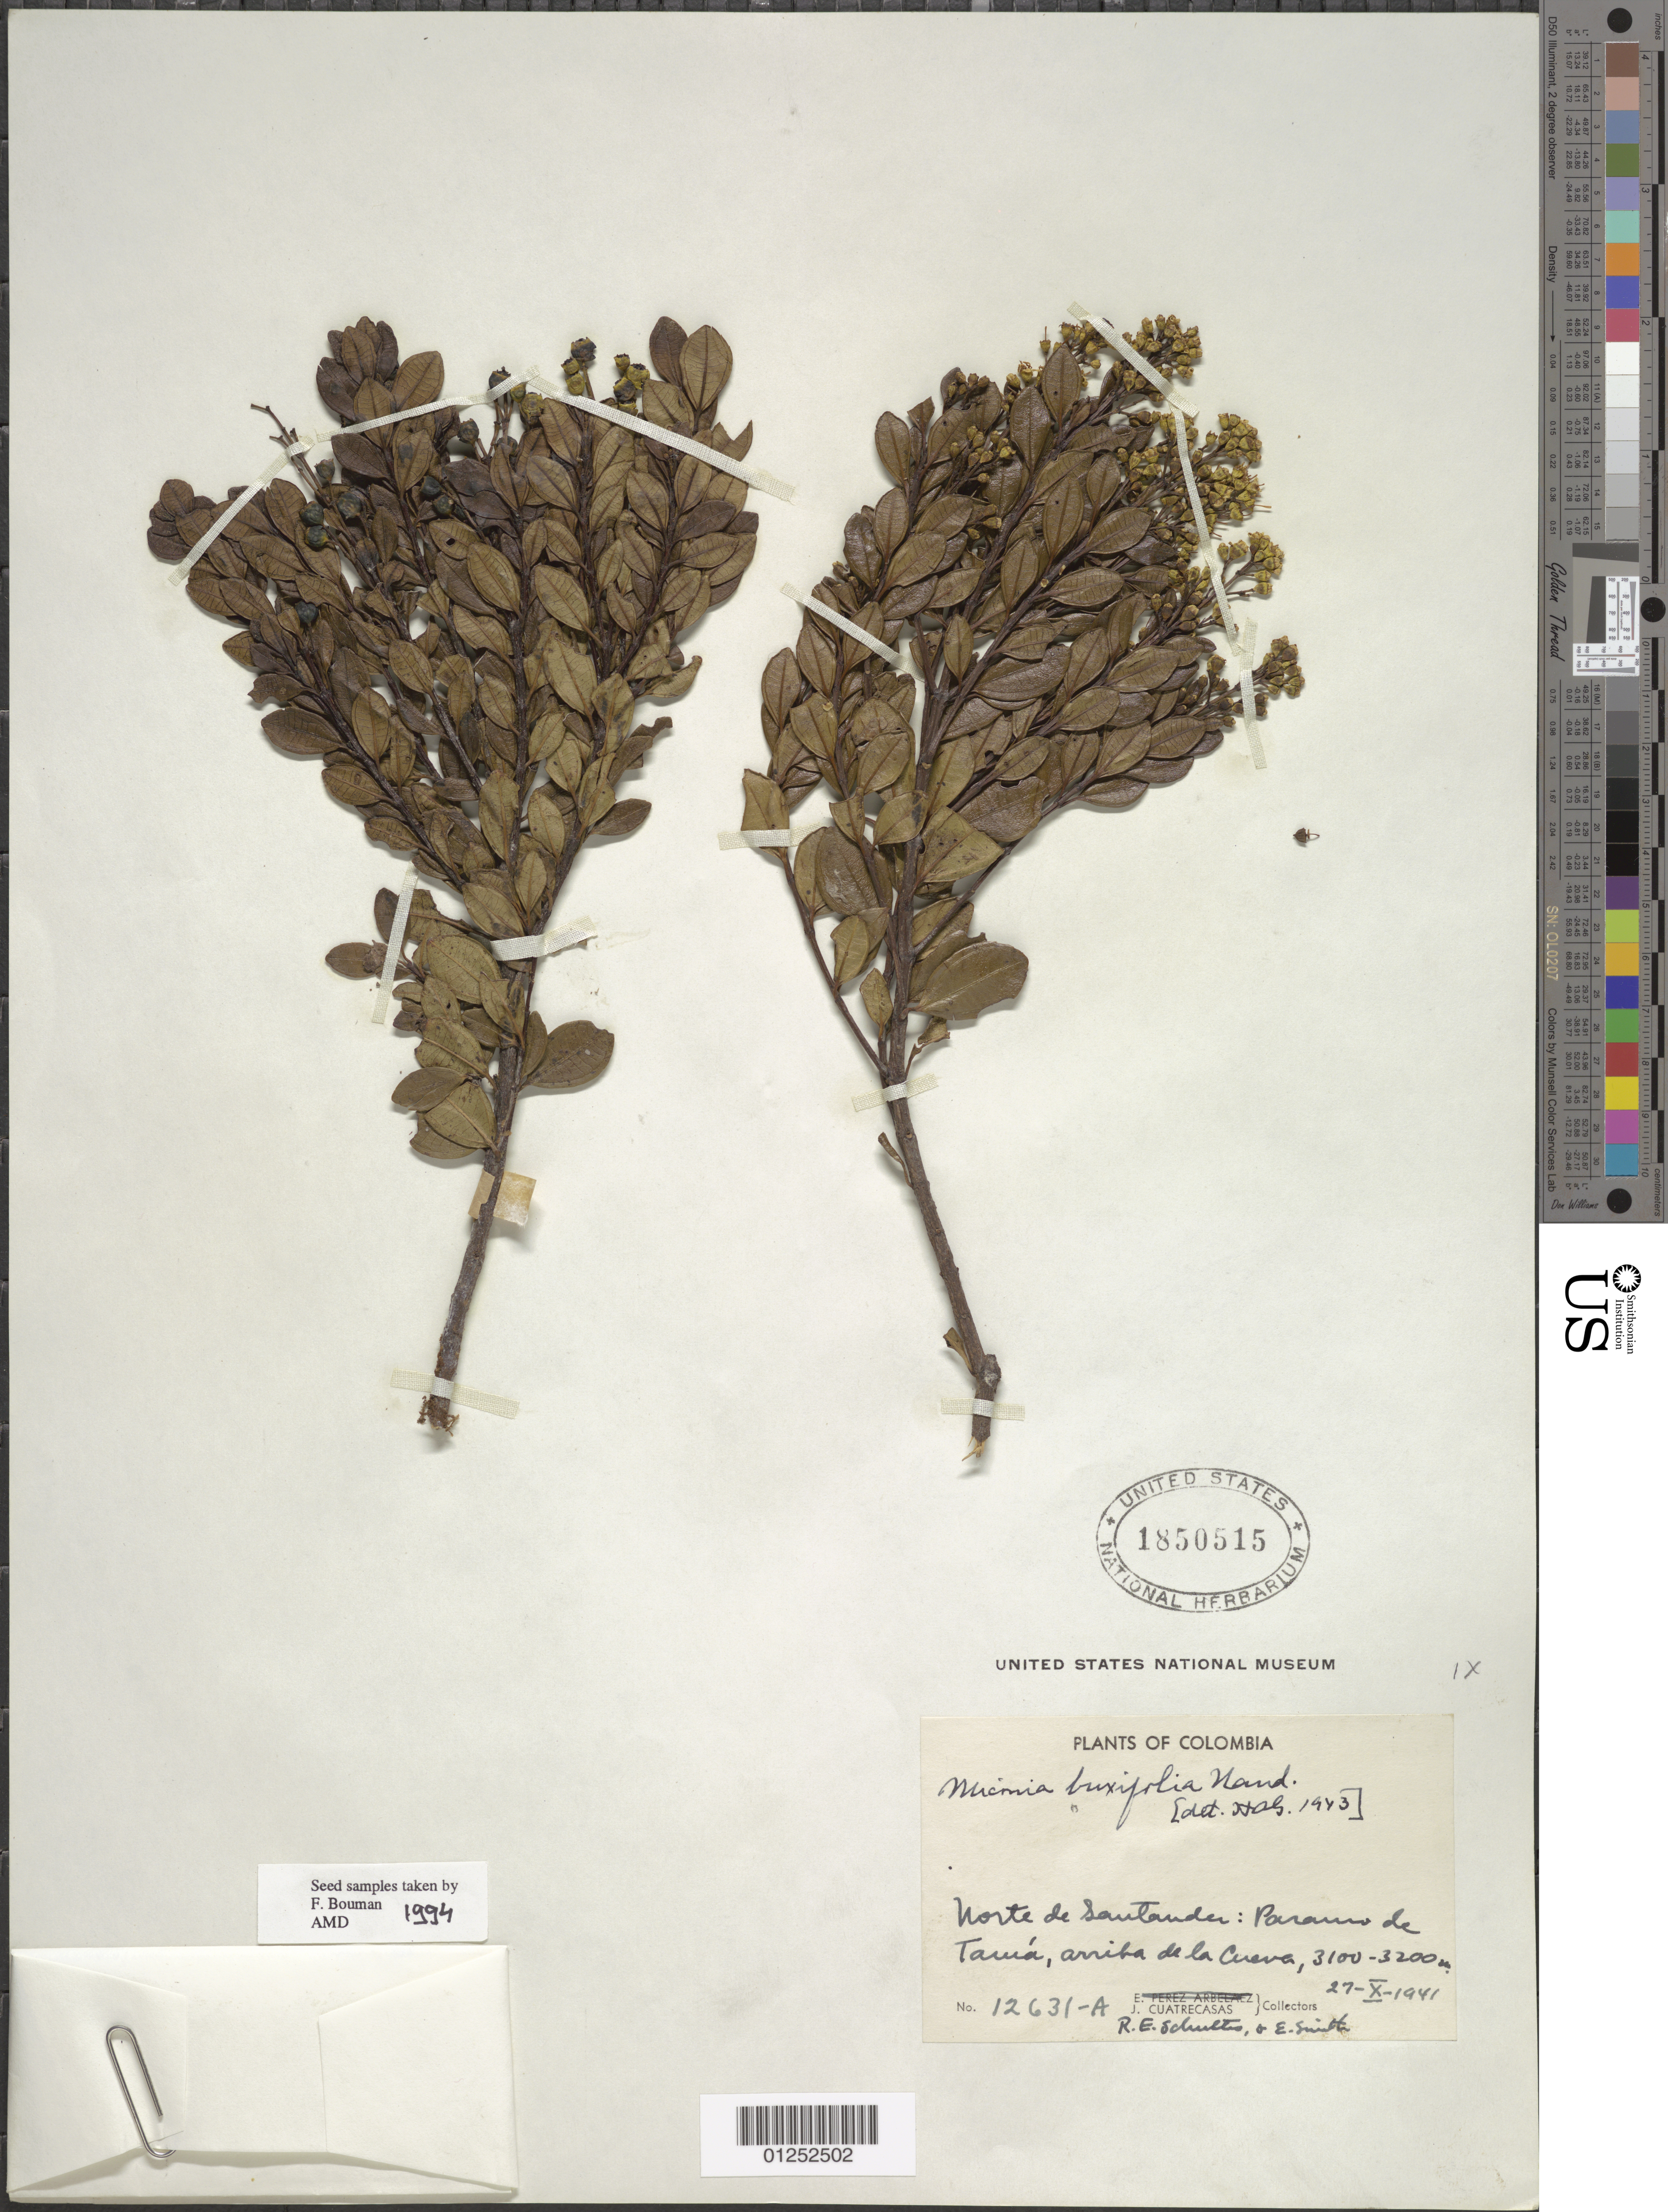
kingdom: Plantae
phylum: Tracheophyta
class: Magnoliopsida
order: Myrtales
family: Melastomataceae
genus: Miconia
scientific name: Miconia centrodesma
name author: Naudin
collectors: J. Cuatrecasas, R. E. Schultes & C. E. Smith Jr.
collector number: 12631-A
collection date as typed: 27 Oct 1941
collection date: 1941-10-27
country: Colombia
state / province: Norte de Santander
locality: Cordillera Oriental; Páramo de Tamá, arriba de la Cueva.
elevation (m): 3100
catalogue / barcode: US 1850515